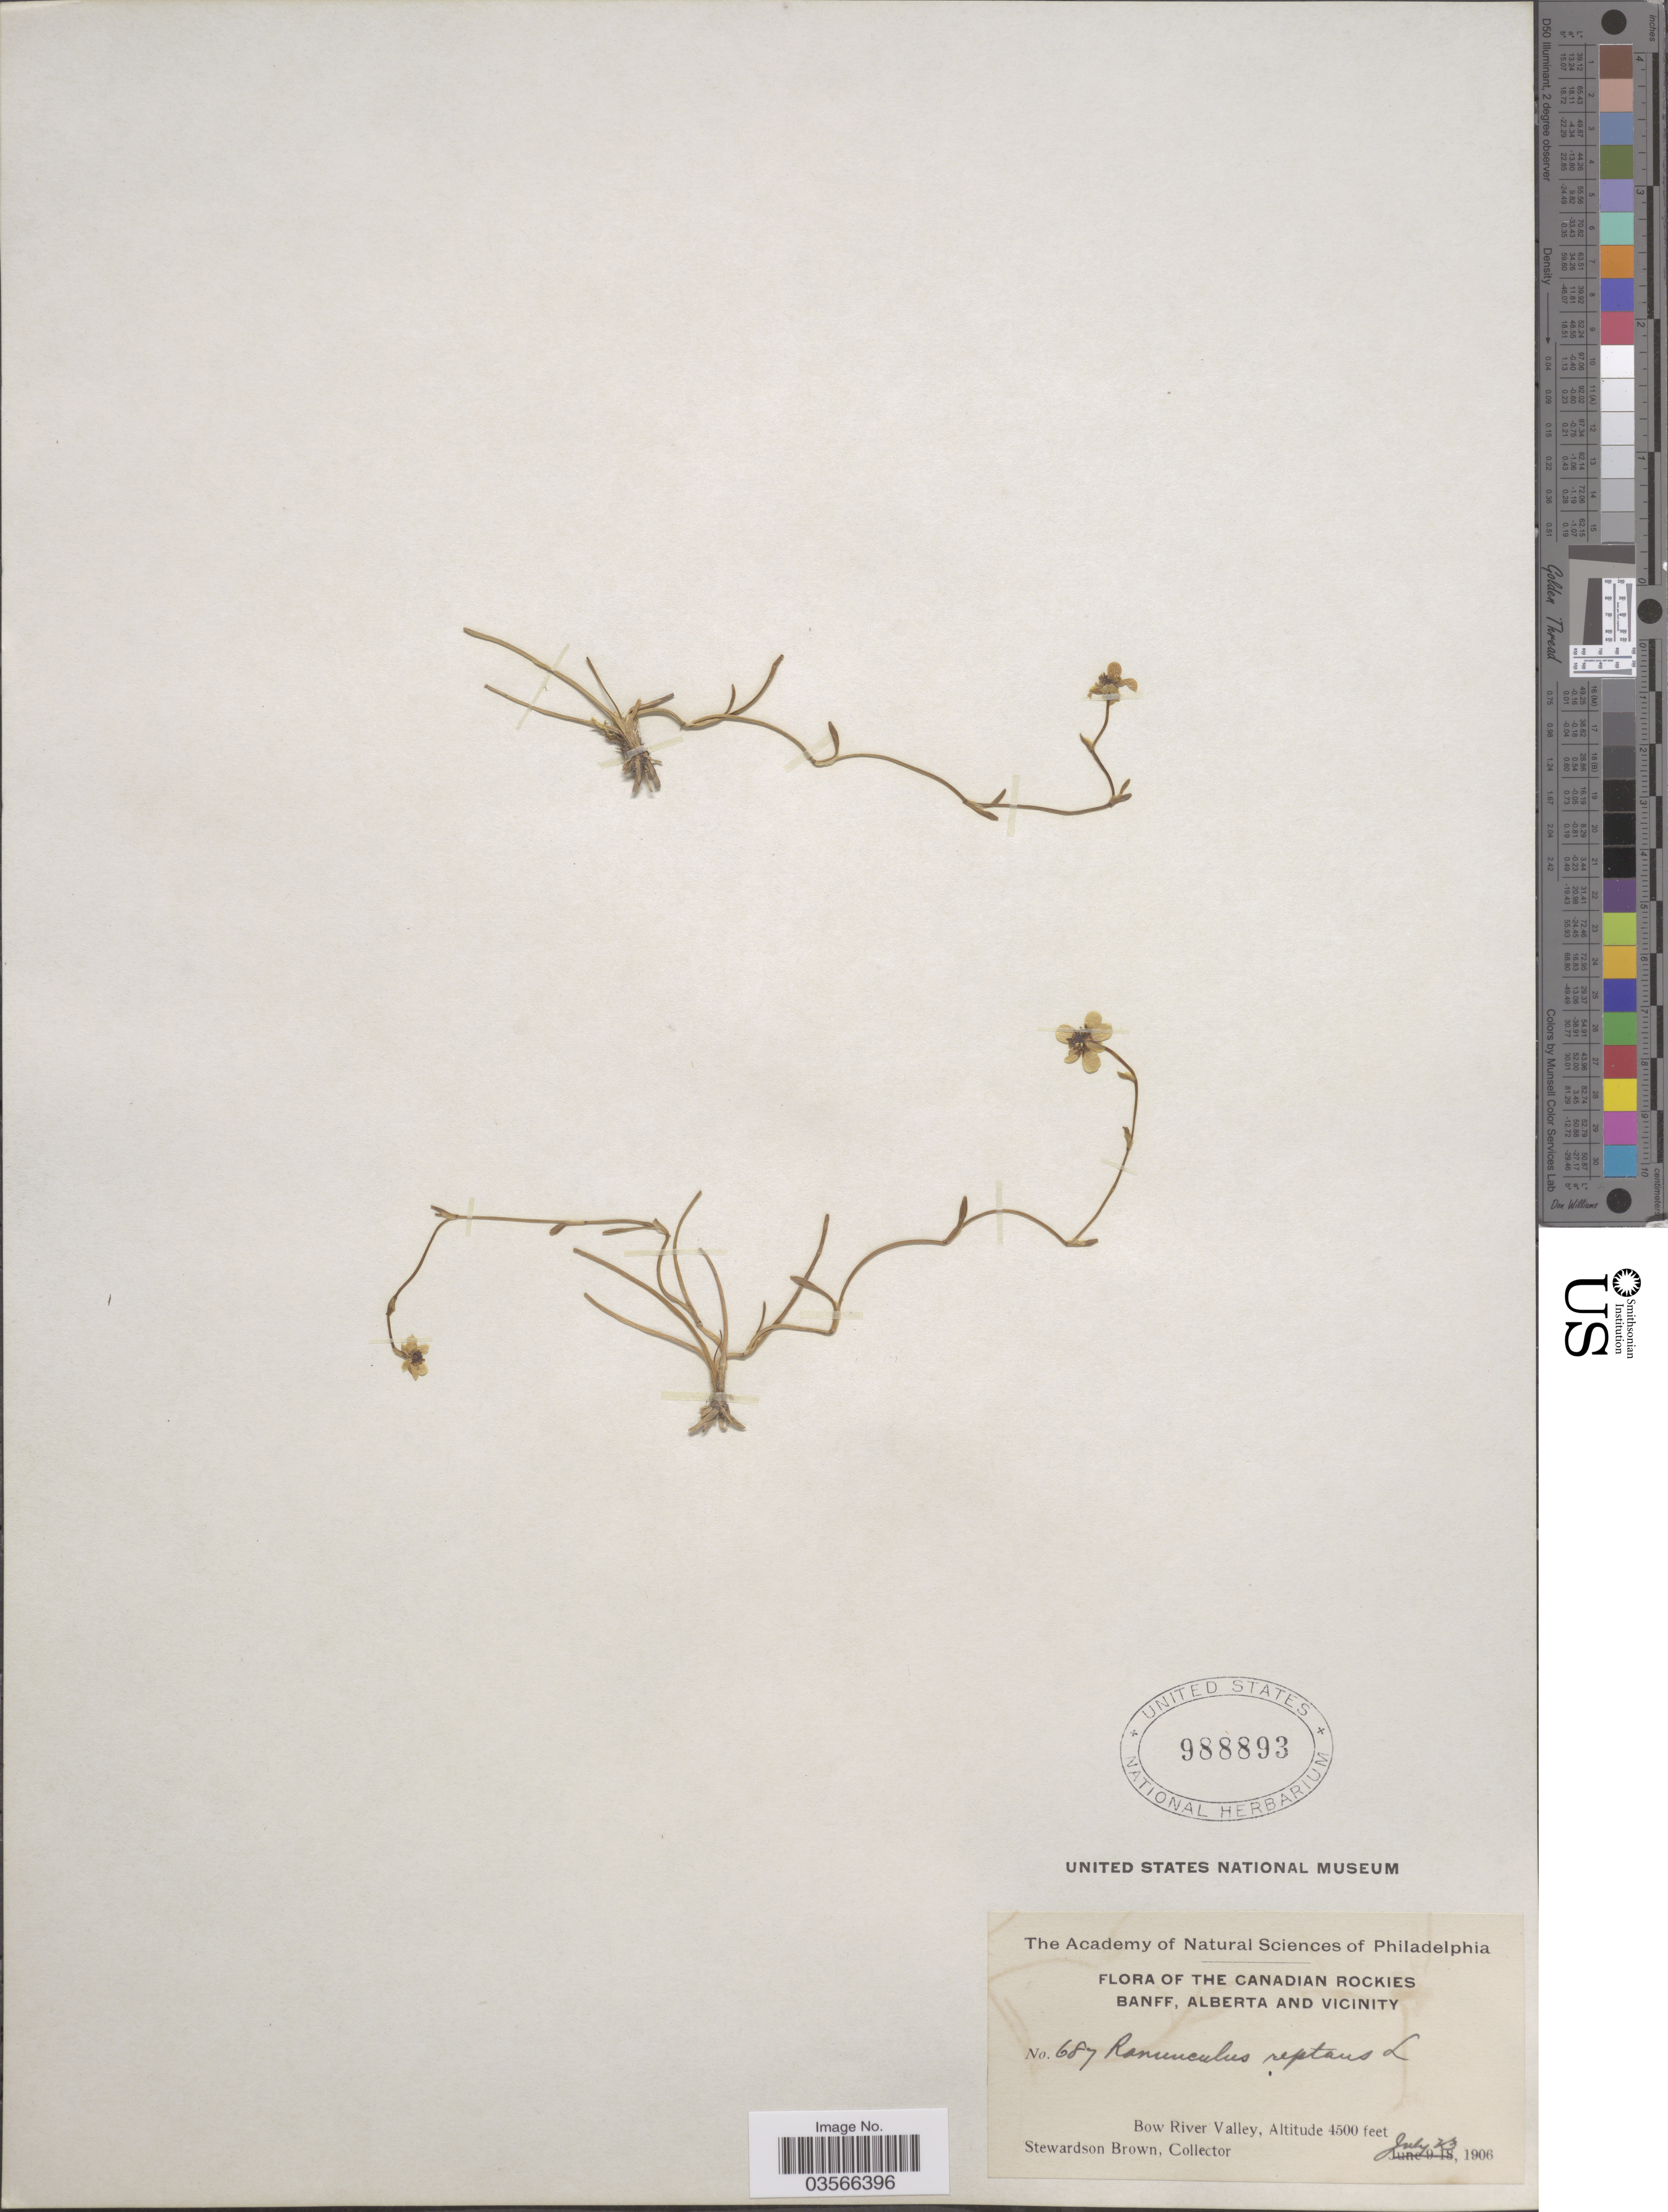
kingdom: Plantae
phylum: Tracheophyta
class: Magnoliopsida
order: Ranunculales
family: Ranunculaceae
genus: Ranunculus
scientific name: Ranunculus flammula var. filiformis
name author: (Michx.) Hook.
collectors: S. Brown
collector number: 687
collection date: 1906-07-23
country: Canada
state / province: Alberta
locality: The Canadian Rockies, Banff, Alberta and Vicinity. Bow River Valley.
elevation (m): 1372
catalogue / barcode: US 988893